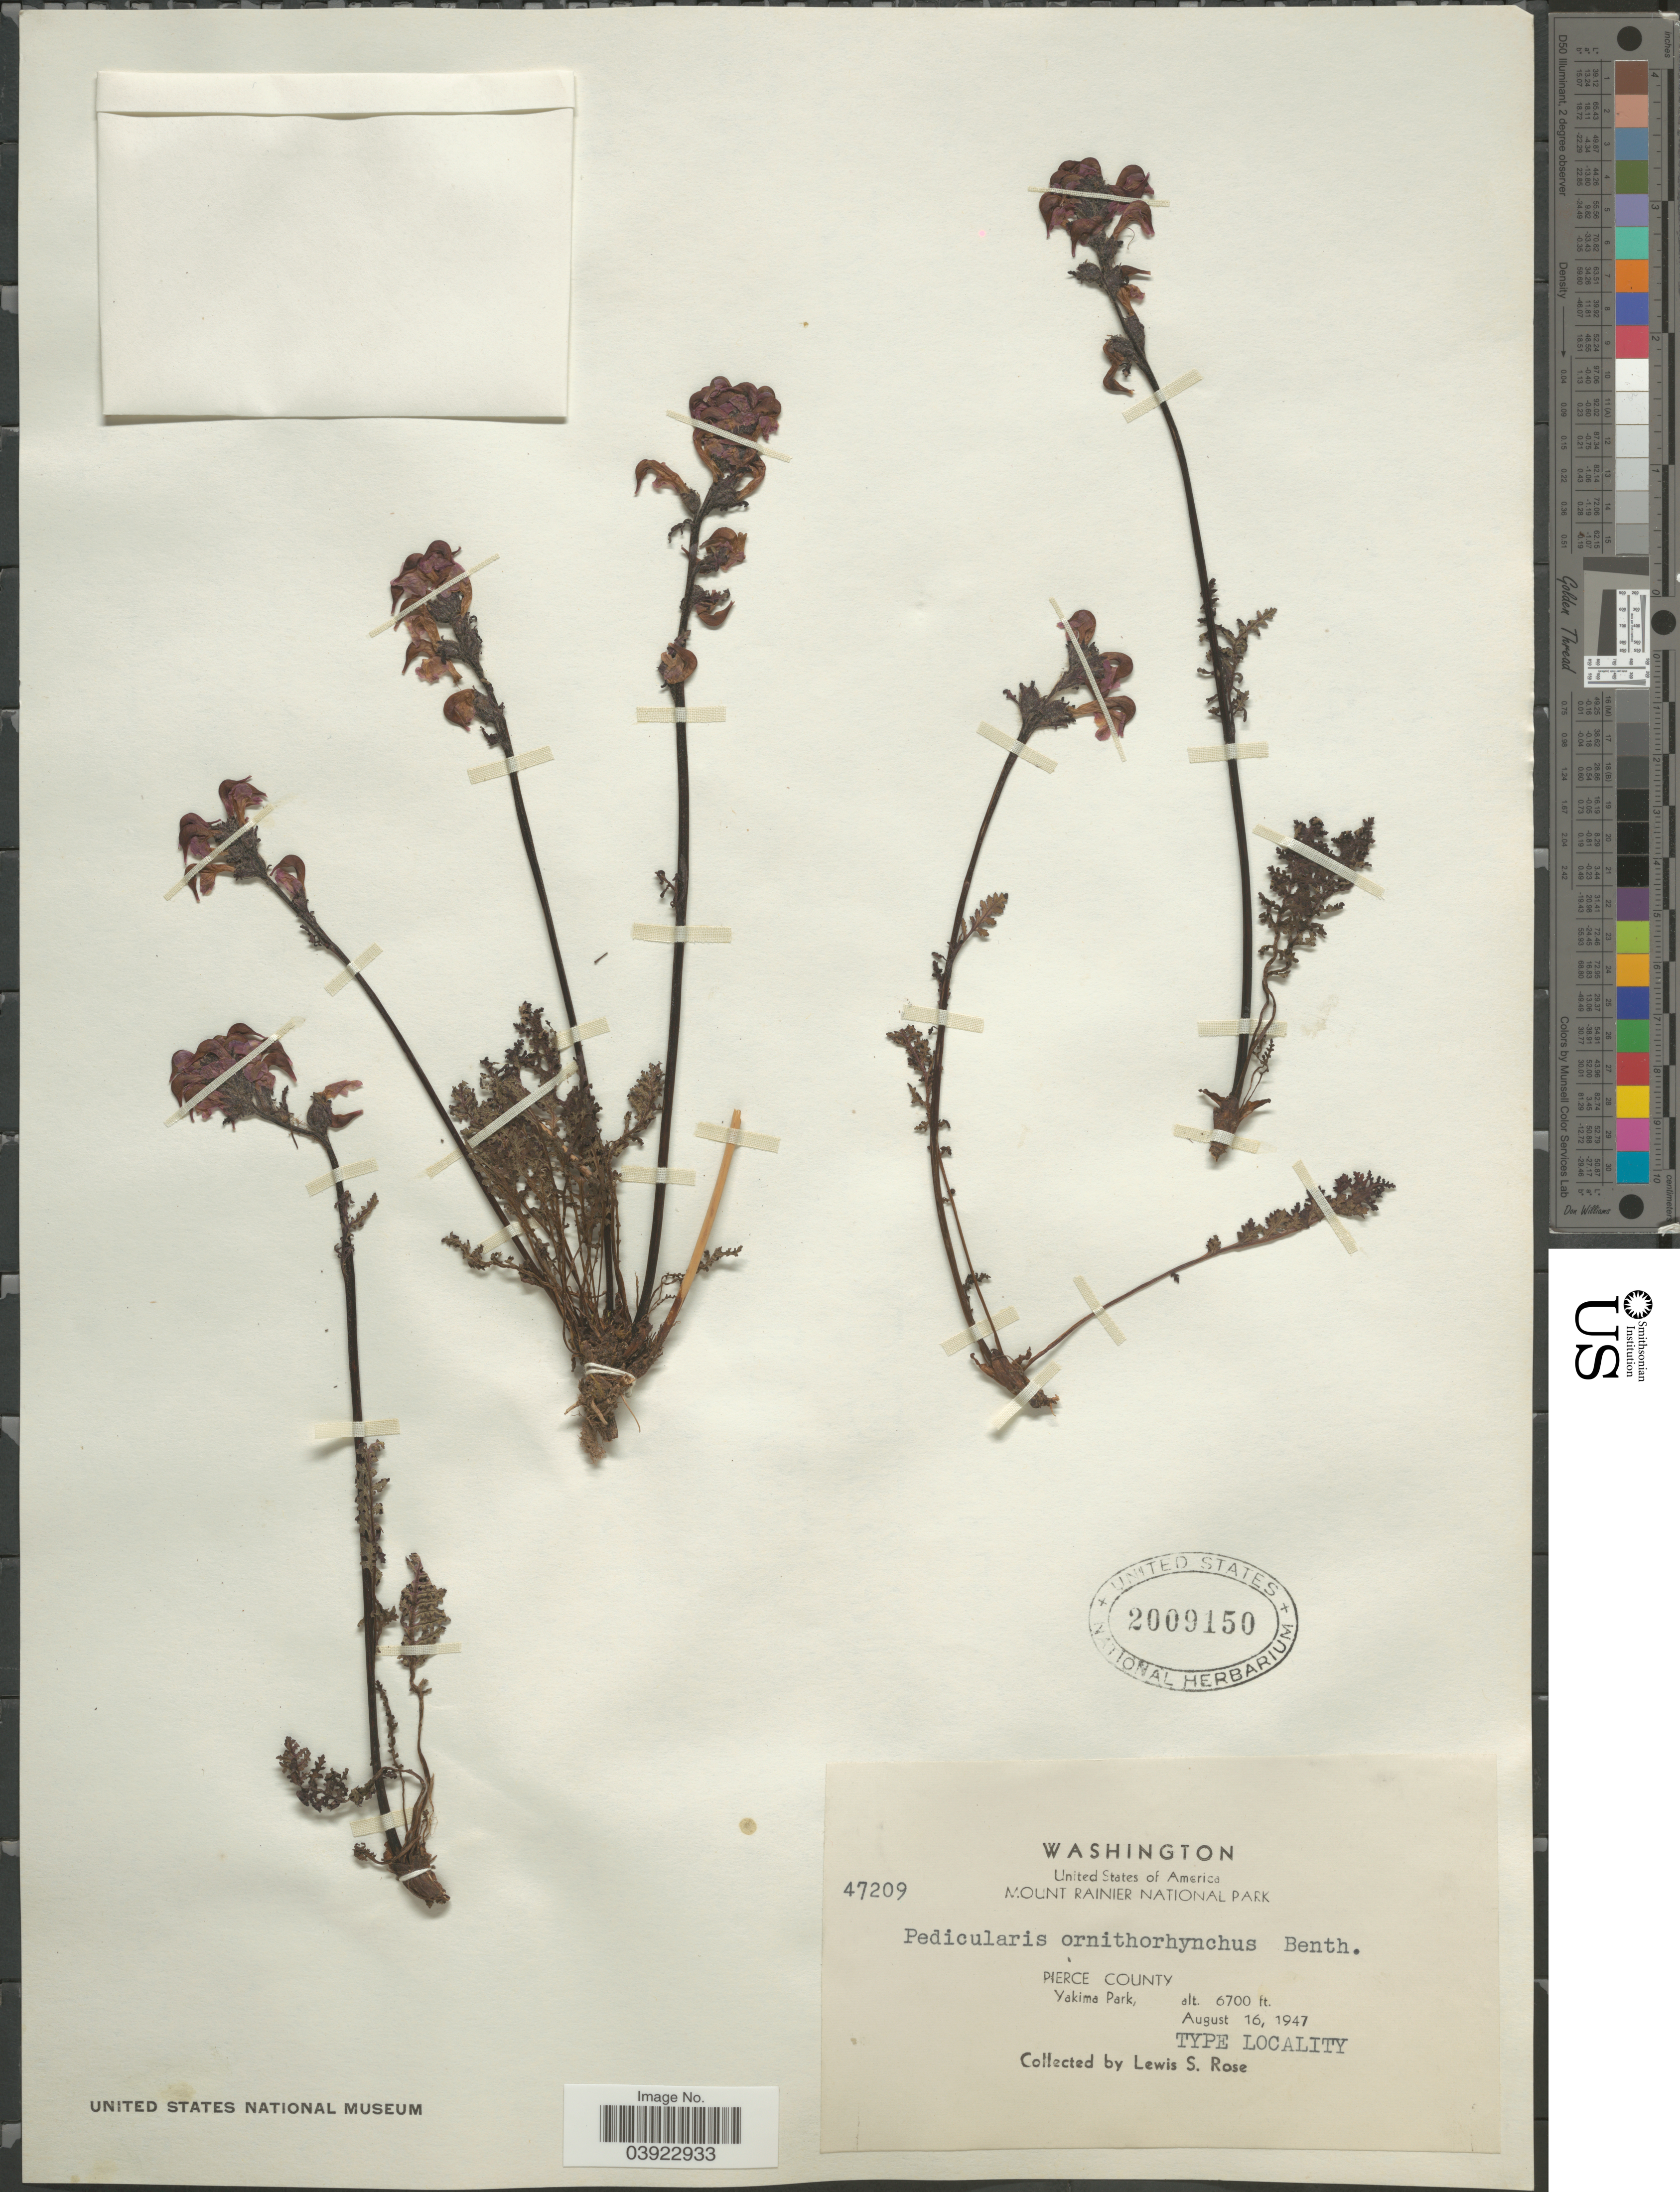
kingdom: Plantae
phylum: Tracheophyta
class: Magnoliopsida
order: Lamiales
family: Orobanchaceae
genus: Pedicularis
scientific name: Pedicularis ornithorhyncha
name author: Benth.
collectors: L. S. Rose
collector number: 47209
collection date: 1947-08-16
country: United States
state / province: Washington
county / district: Pierce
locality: Mount Rainier National Park. Pierce County. Yakima Park.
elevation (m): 2042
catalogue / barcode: US 2009150